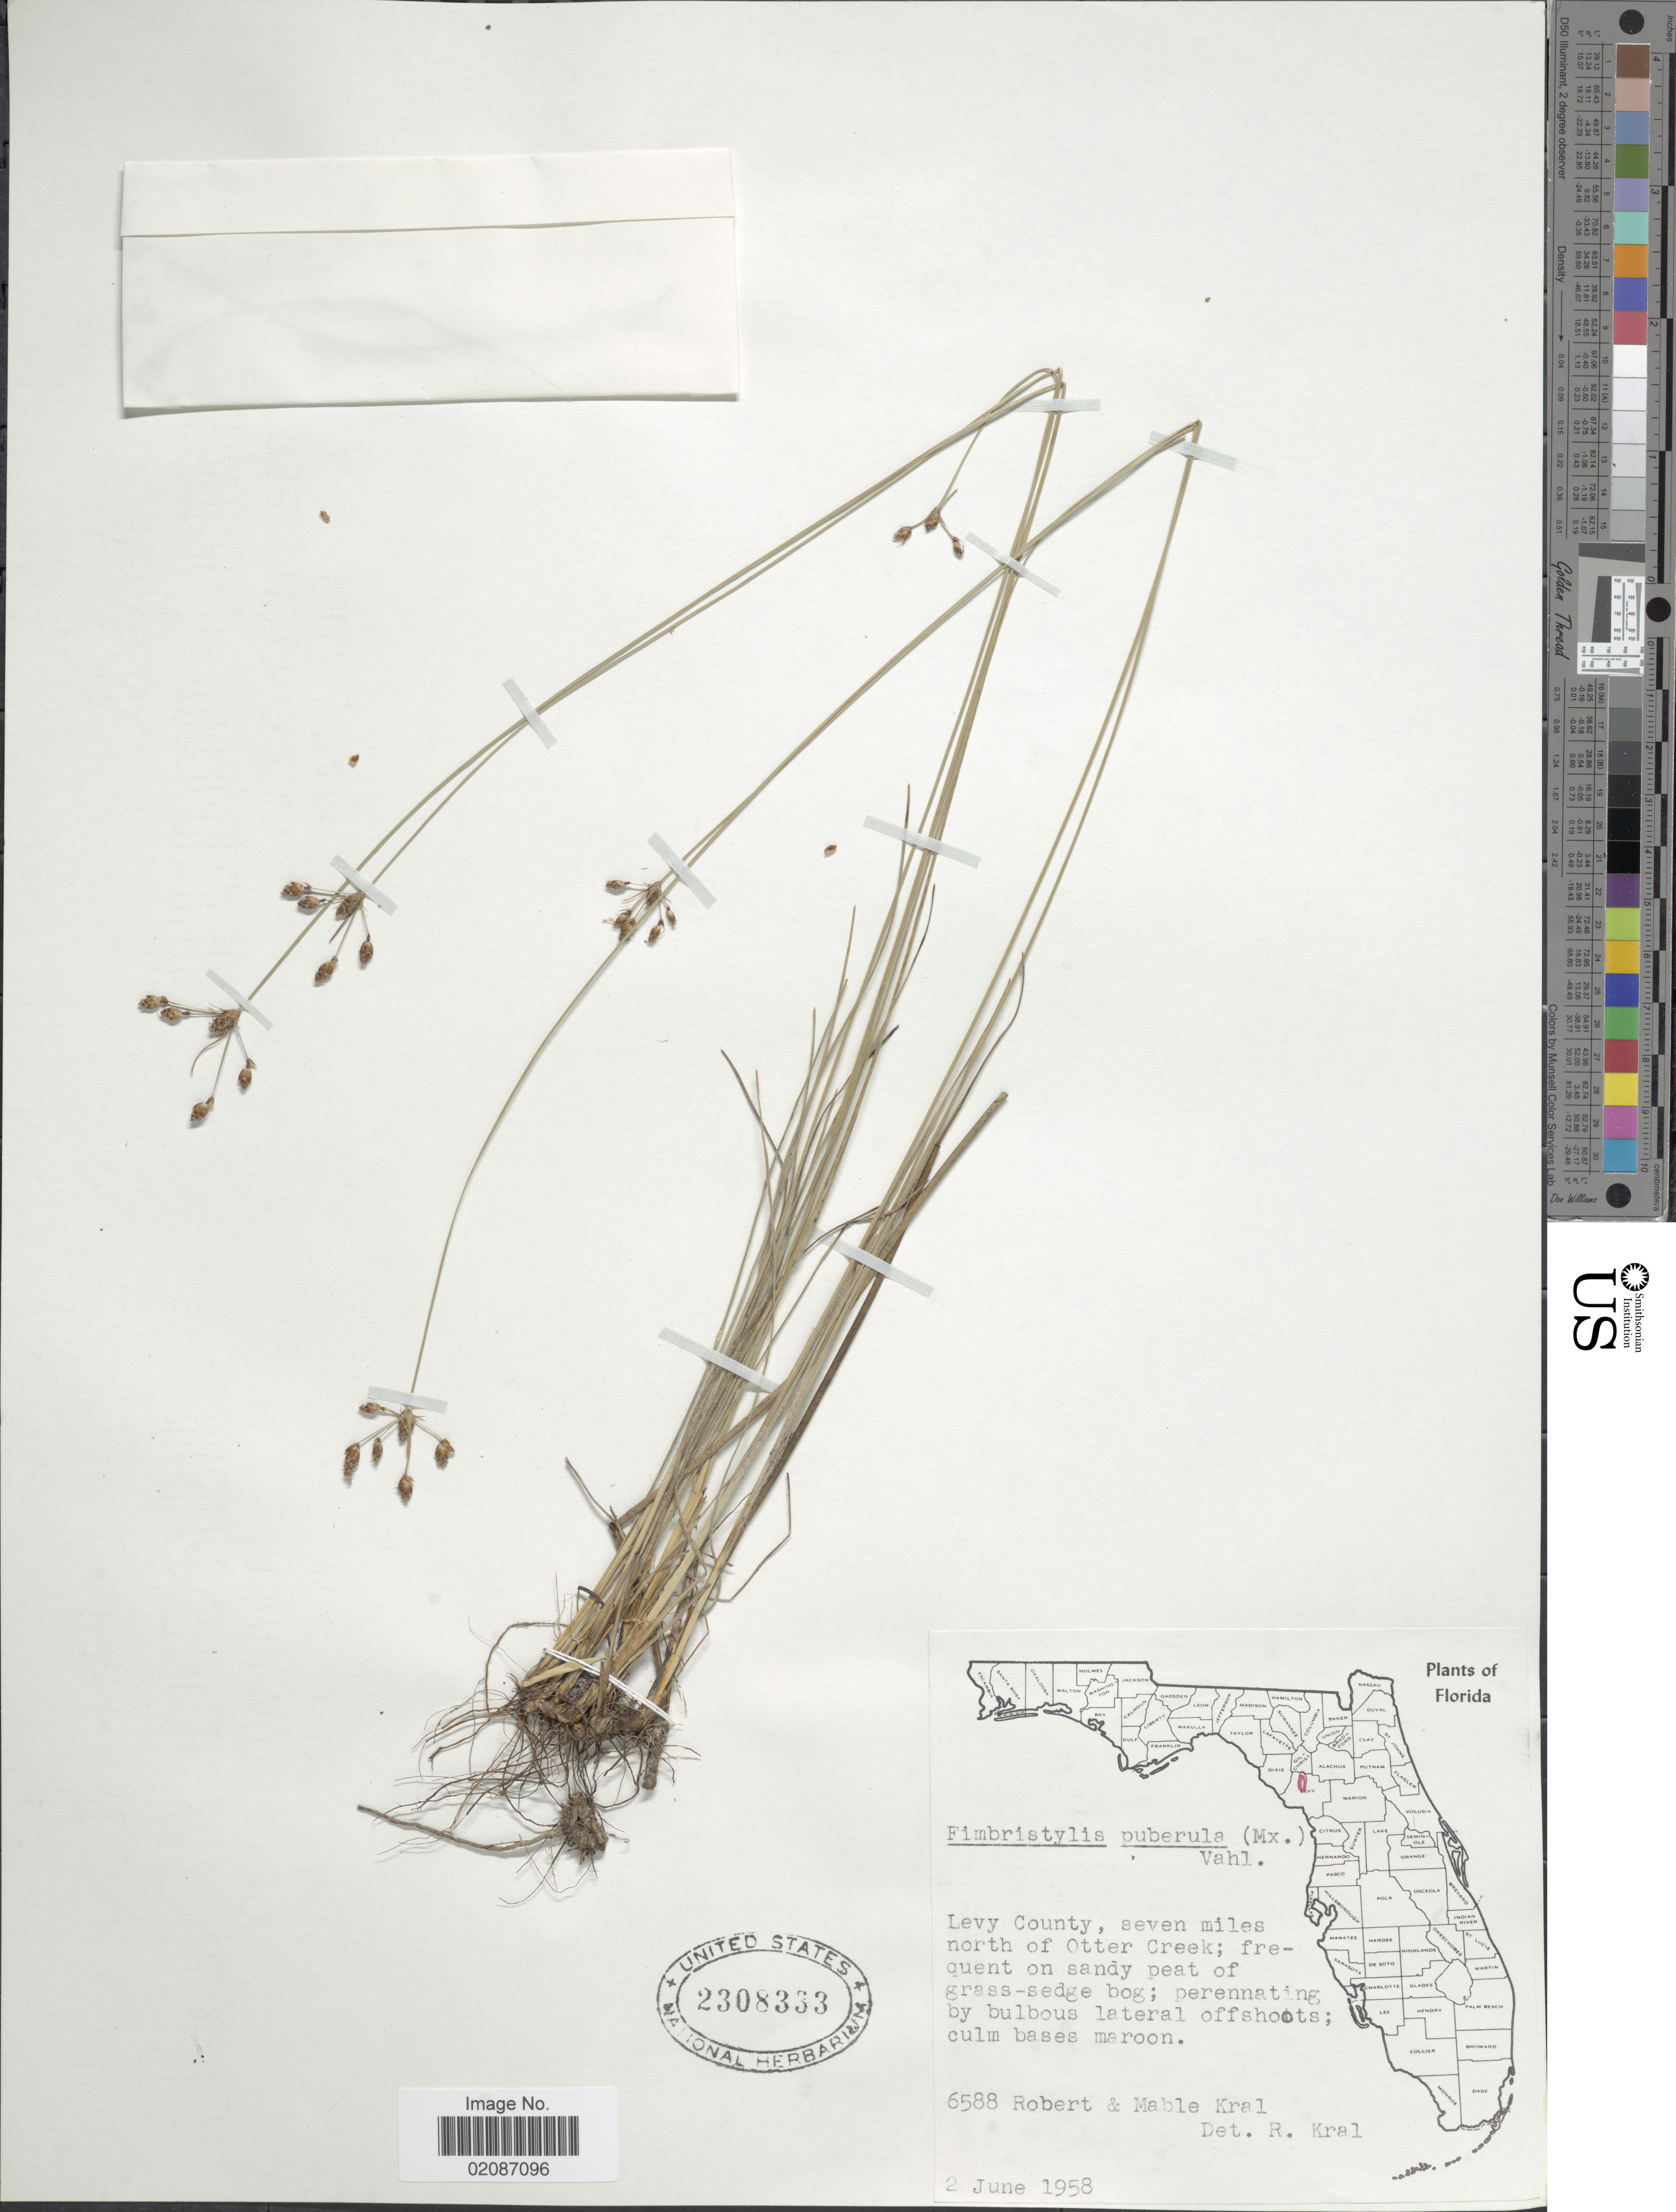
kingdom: Plantae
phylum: Tracheophyta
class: Liliopsida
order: Poales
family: Cyperaceae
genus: Fimbristylis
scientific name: Fimbristylis castanea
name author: (Michx.) Vahl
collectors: R. Kral & M. Kral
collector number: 6588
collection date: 1958-06-02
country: United States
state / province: Florida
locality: Levy County, seven miles north of Otter Creek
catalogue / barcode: US 2308333